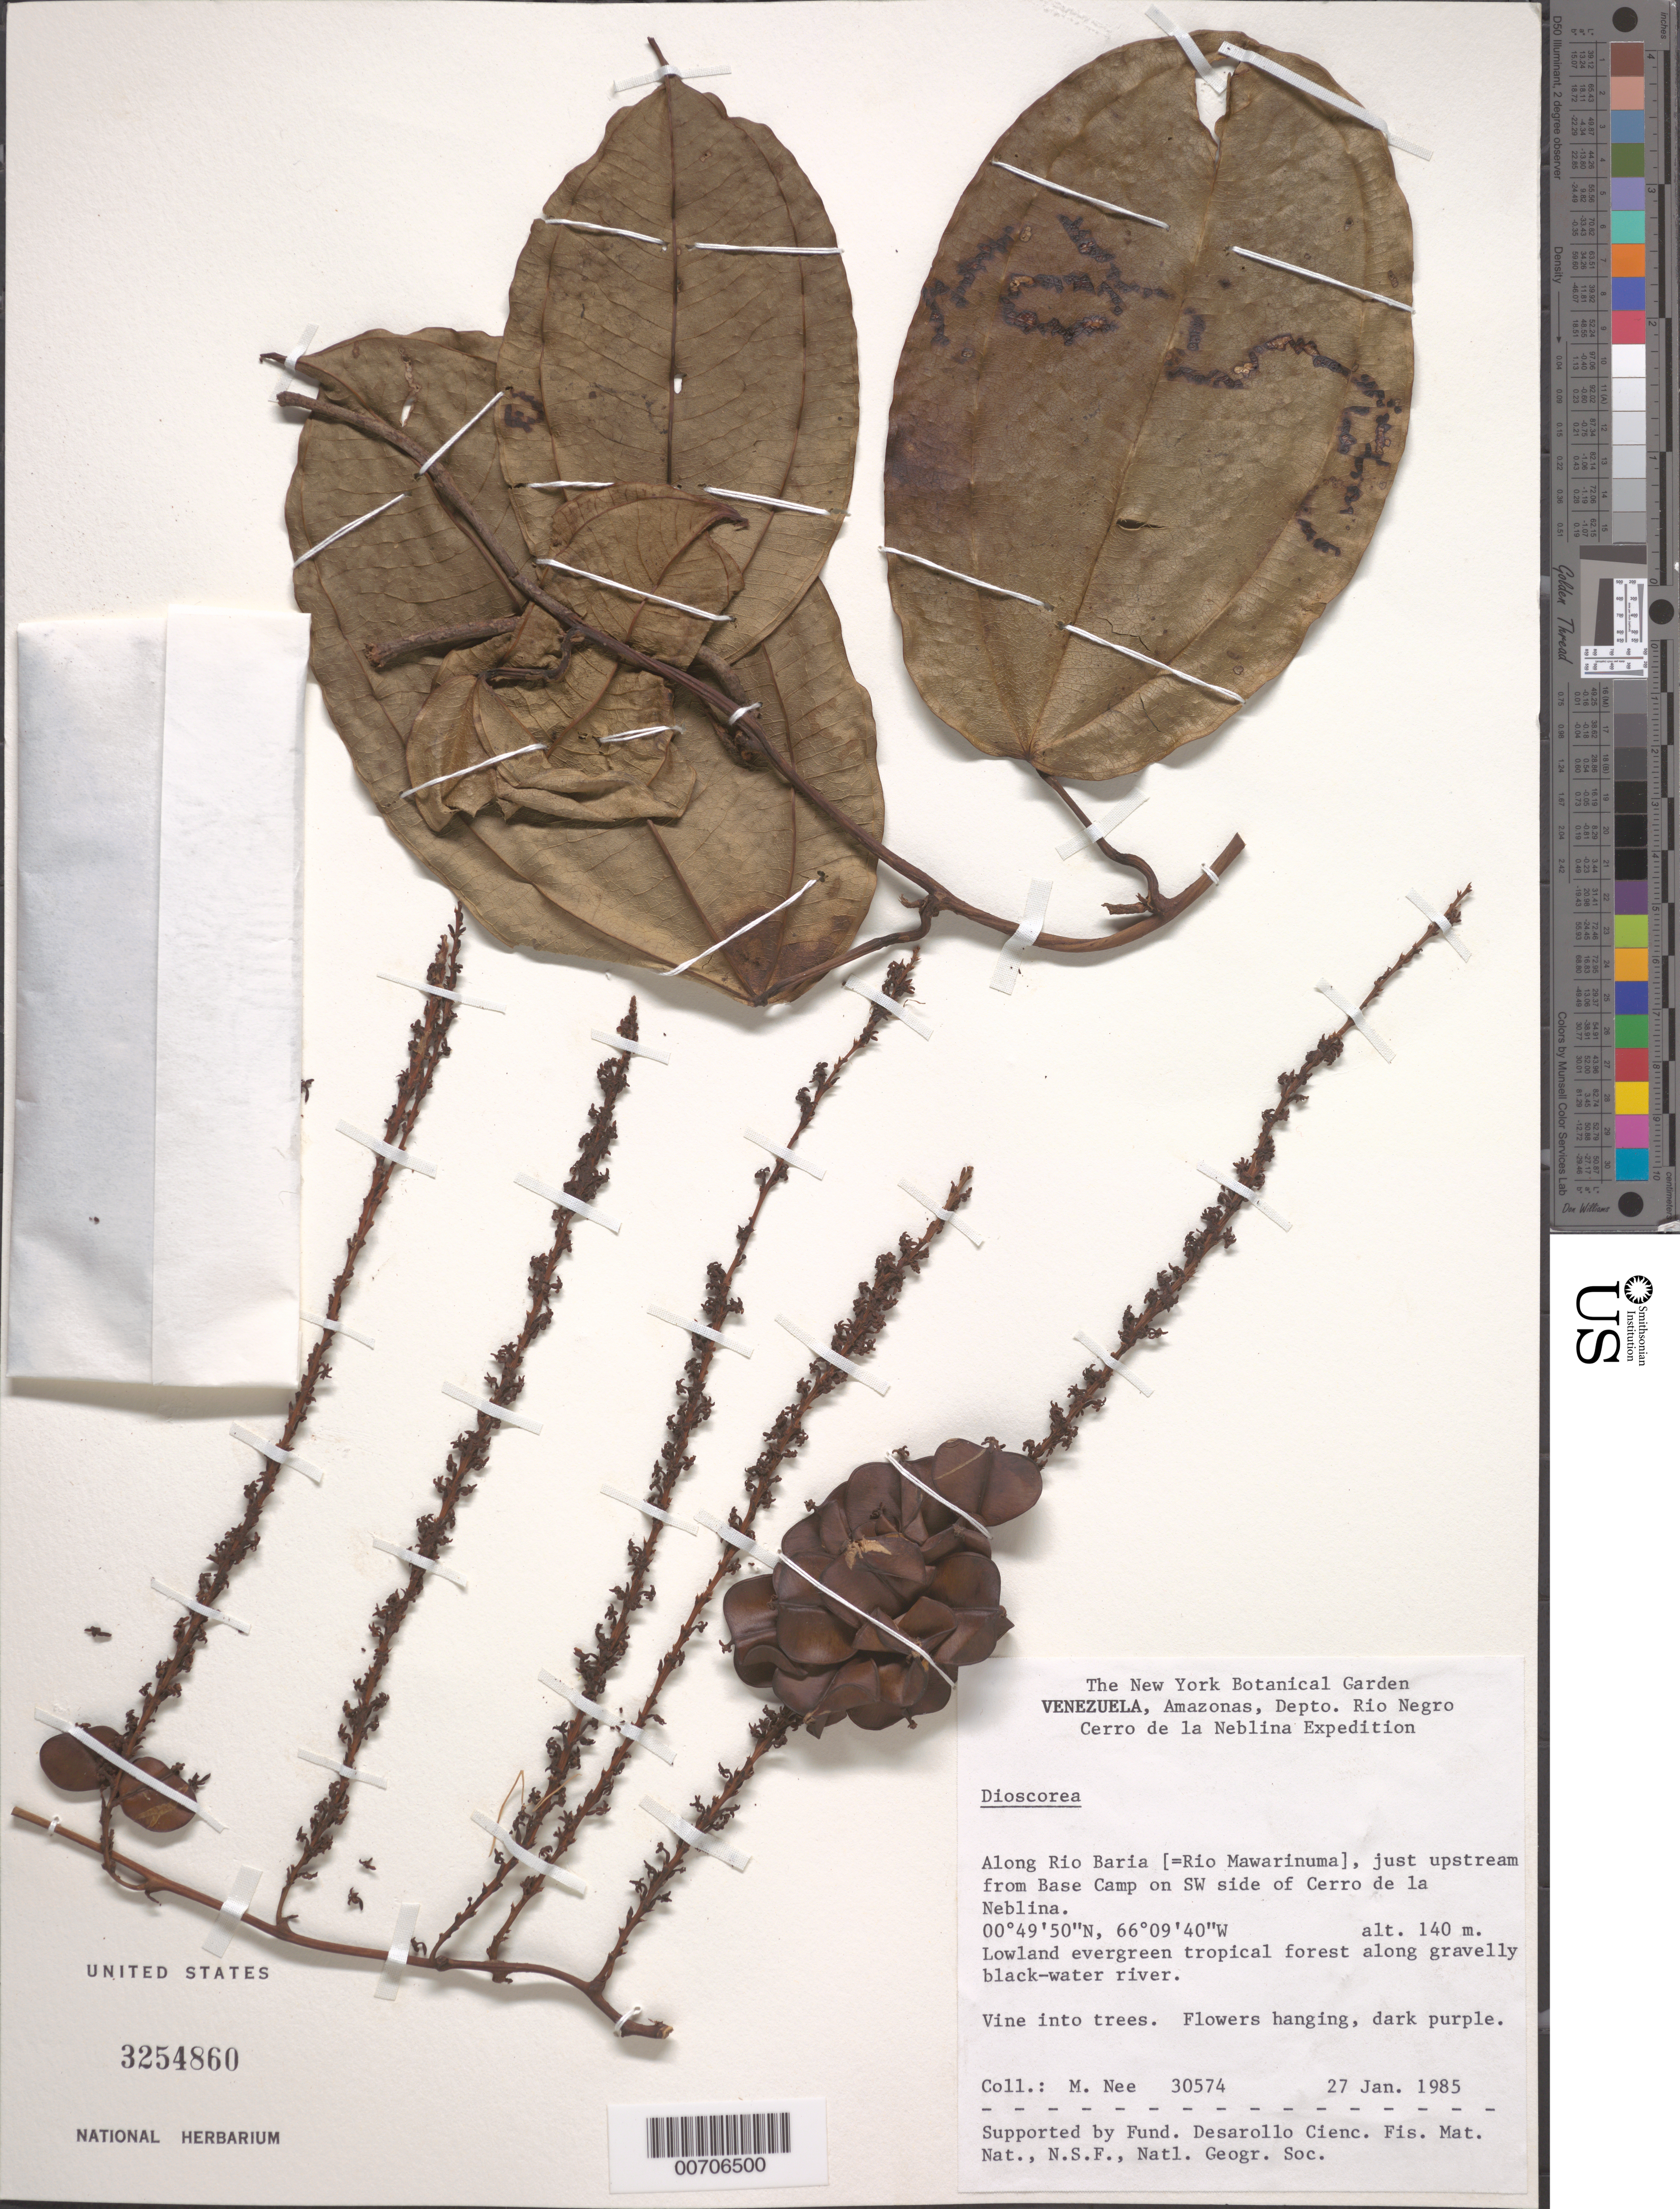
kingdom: Plantae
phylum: Tracheophyta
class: Liliopsida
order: Dioscoreales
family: Dioscoreaceae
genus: Dioscorea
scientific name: Dioscorea sp.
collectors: M. Nee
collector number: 30574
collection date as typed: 27-Jan-85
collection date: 1985-01-27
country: Venezuela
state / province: Amazonas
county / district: Río Negro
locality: Río Baria (=Río Mawarinuma), upstream from Base Camp on SW side of Cerro de la Neblina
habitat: Lowland evergreen tropical forest along gravelly black-water river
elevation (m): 140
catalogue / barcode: US 3254860